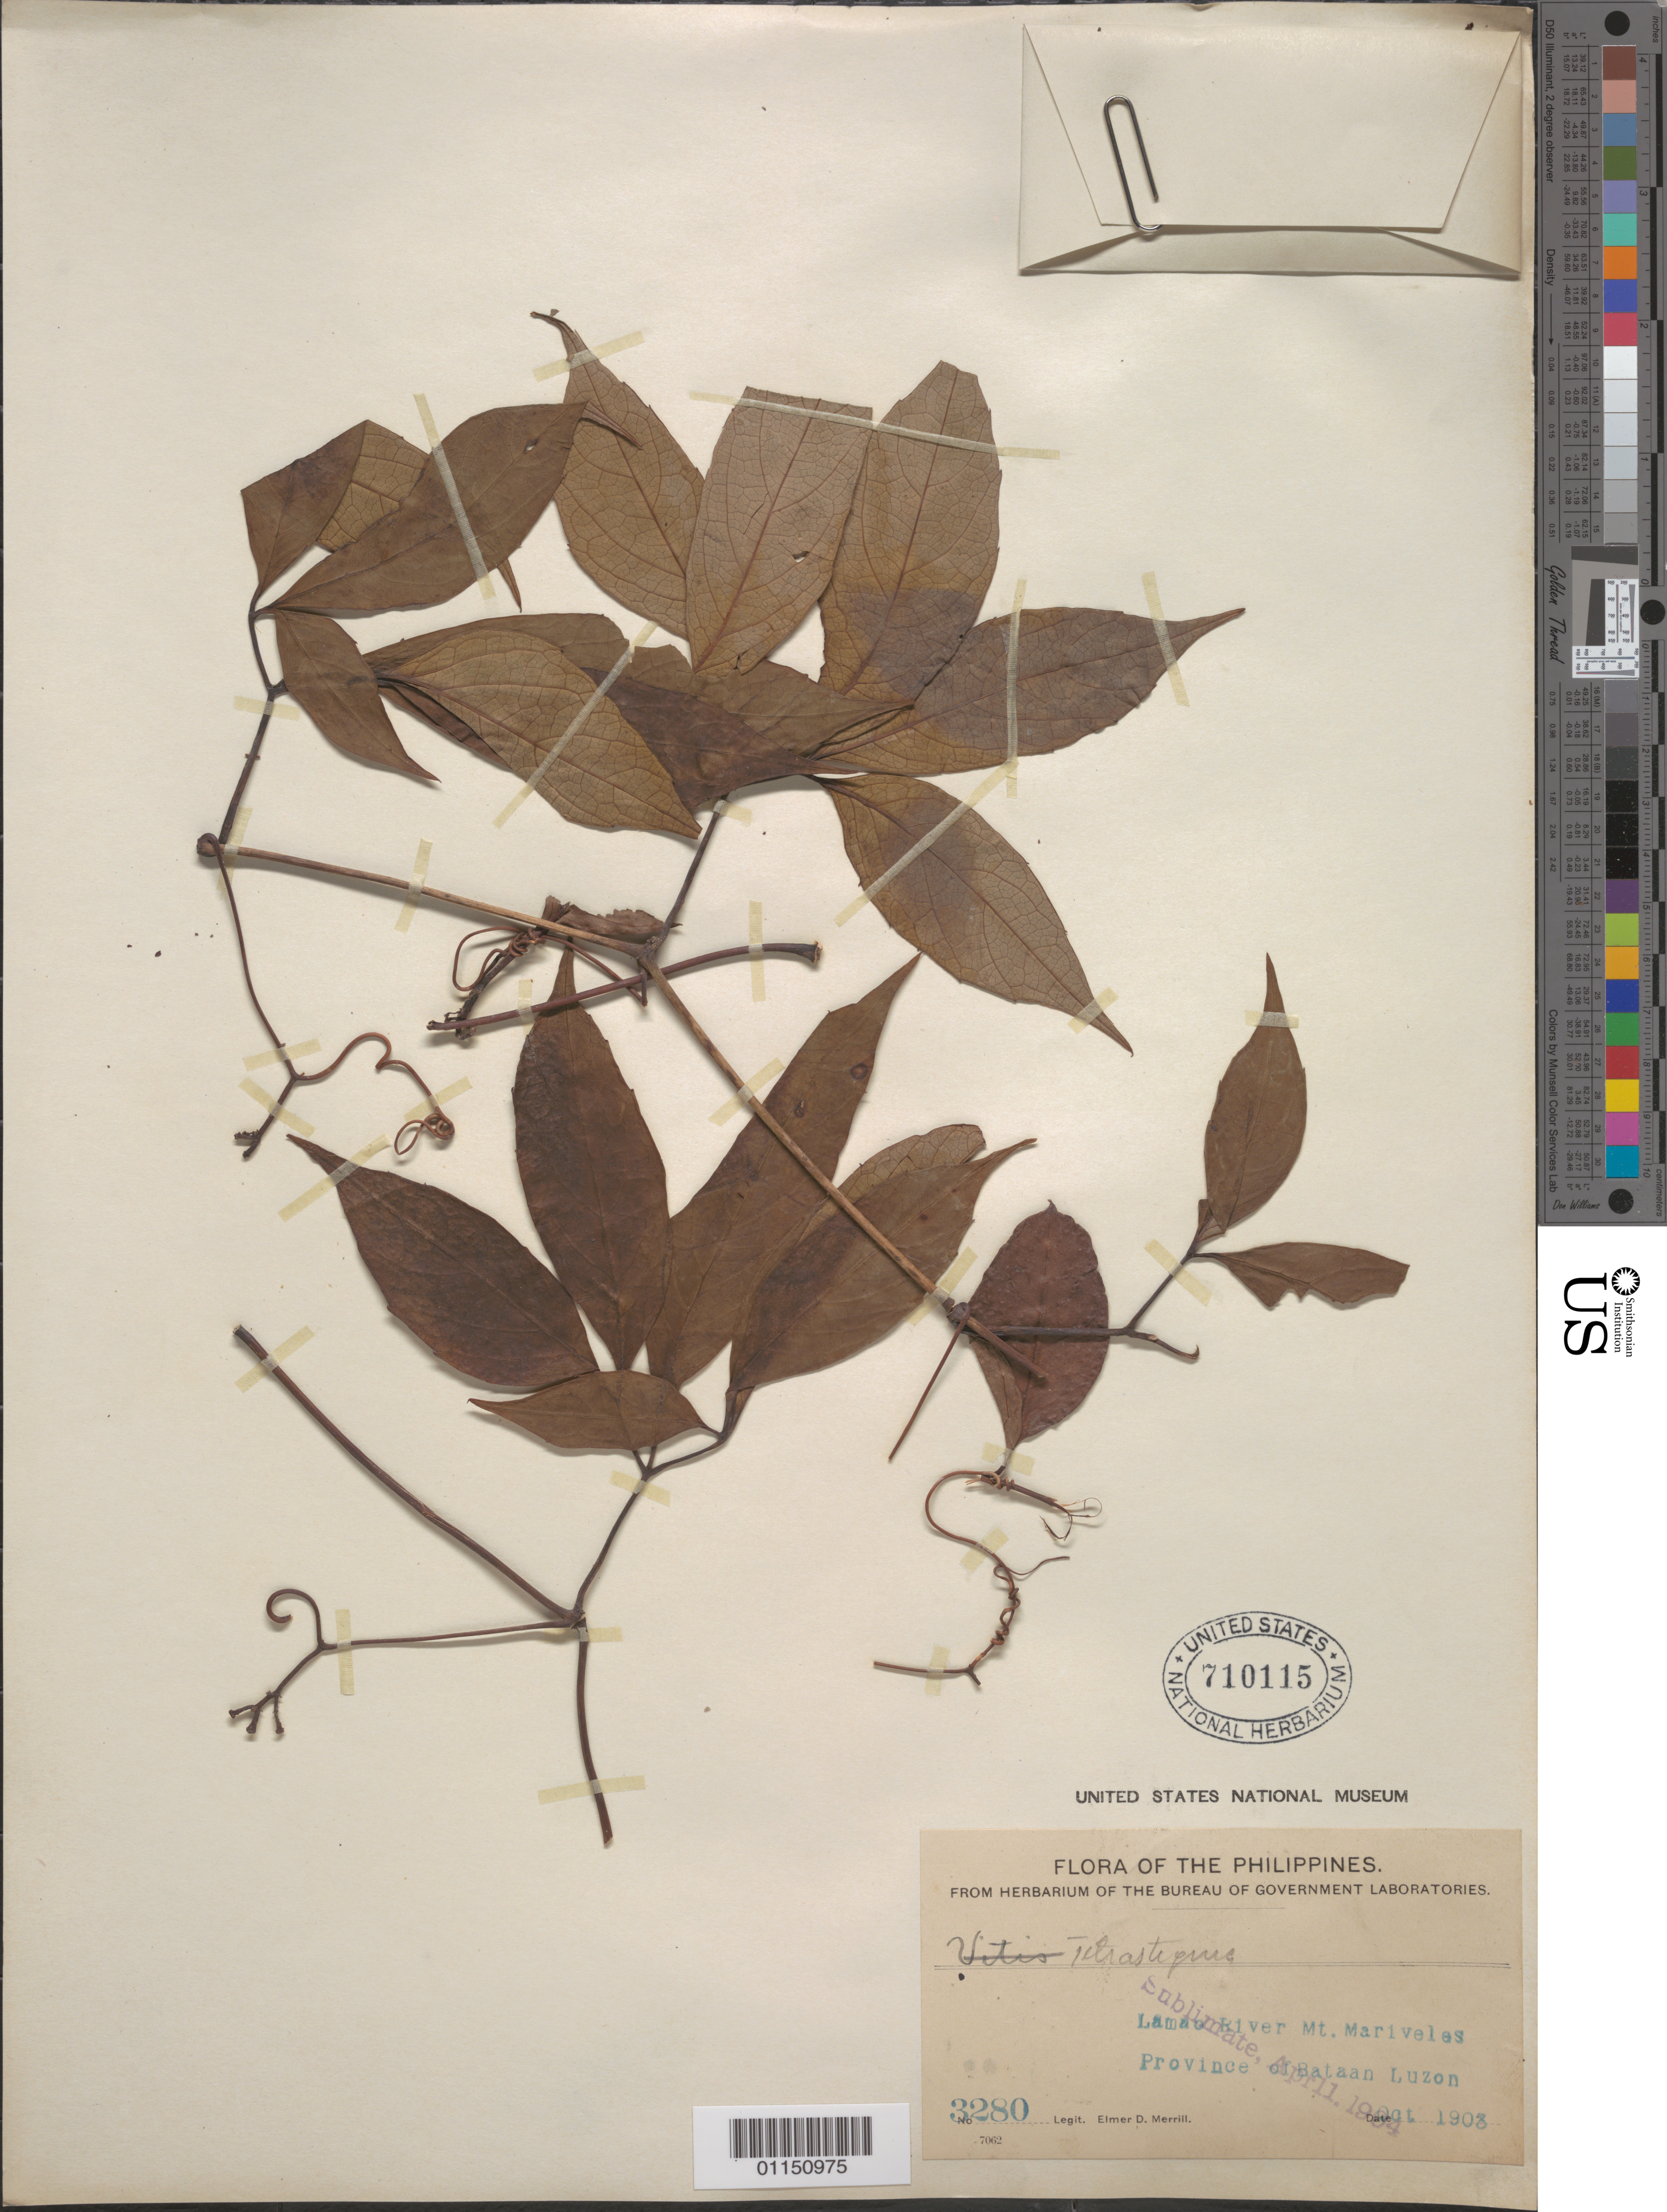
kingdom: Plantae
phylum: Tracheophyta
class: Magnoliopsida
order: Vitales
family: Vitaceae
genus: Tetrastigma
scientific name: Tetrastigma sp.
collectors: E. D. Merrill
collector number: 3280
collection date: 1903-10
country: Philippines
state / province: Central Luzon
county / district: Bataan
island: Luzon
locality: Lamao River, Mt Mariveles. Luzon.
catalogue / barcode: US 710115